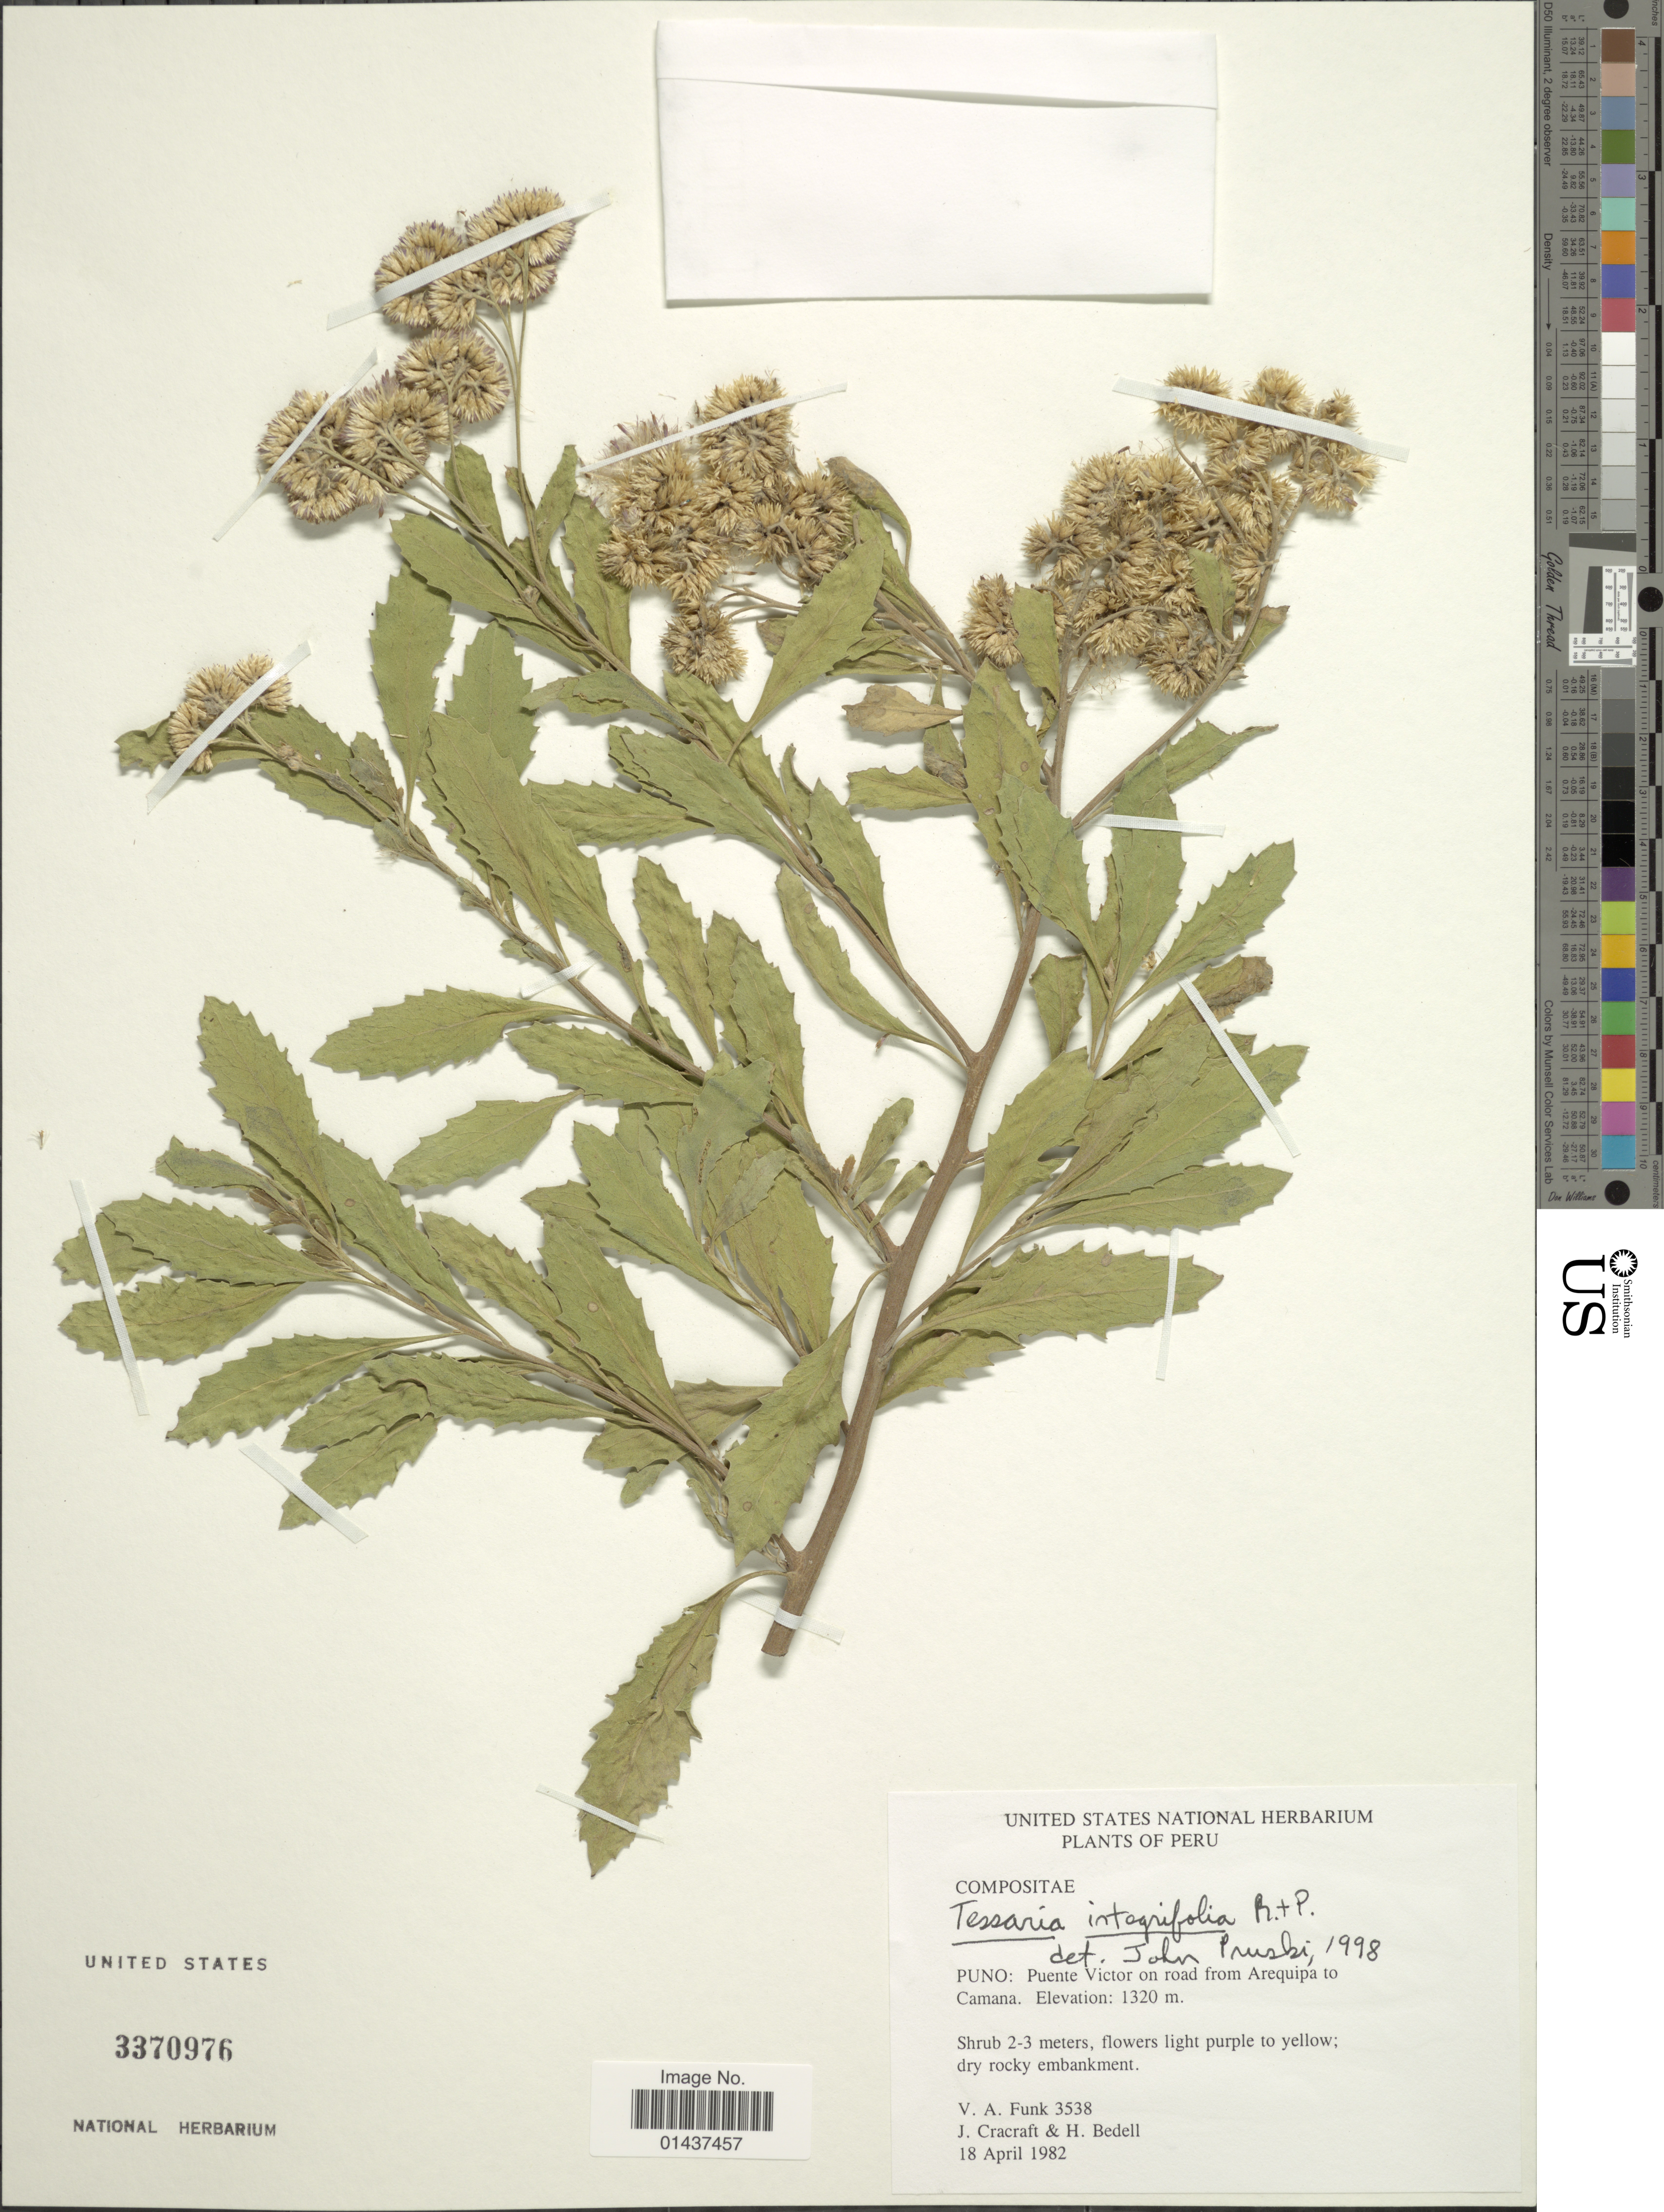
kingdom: Plantae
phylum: Tracheophyta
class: Magnoliopsida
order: Asterales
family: Asteraceae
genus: Tessaria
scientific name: Tessaria integrifolia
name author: Ruiz & Pav.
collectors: V. Funk, J. L. Cracraft & H. Bedell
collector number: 3538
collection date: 1982-04-18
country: Peru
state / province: Puno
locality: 54 km from Puente Victor on road from Arequipa to Camana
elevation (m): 1320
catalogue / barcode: US 3370976